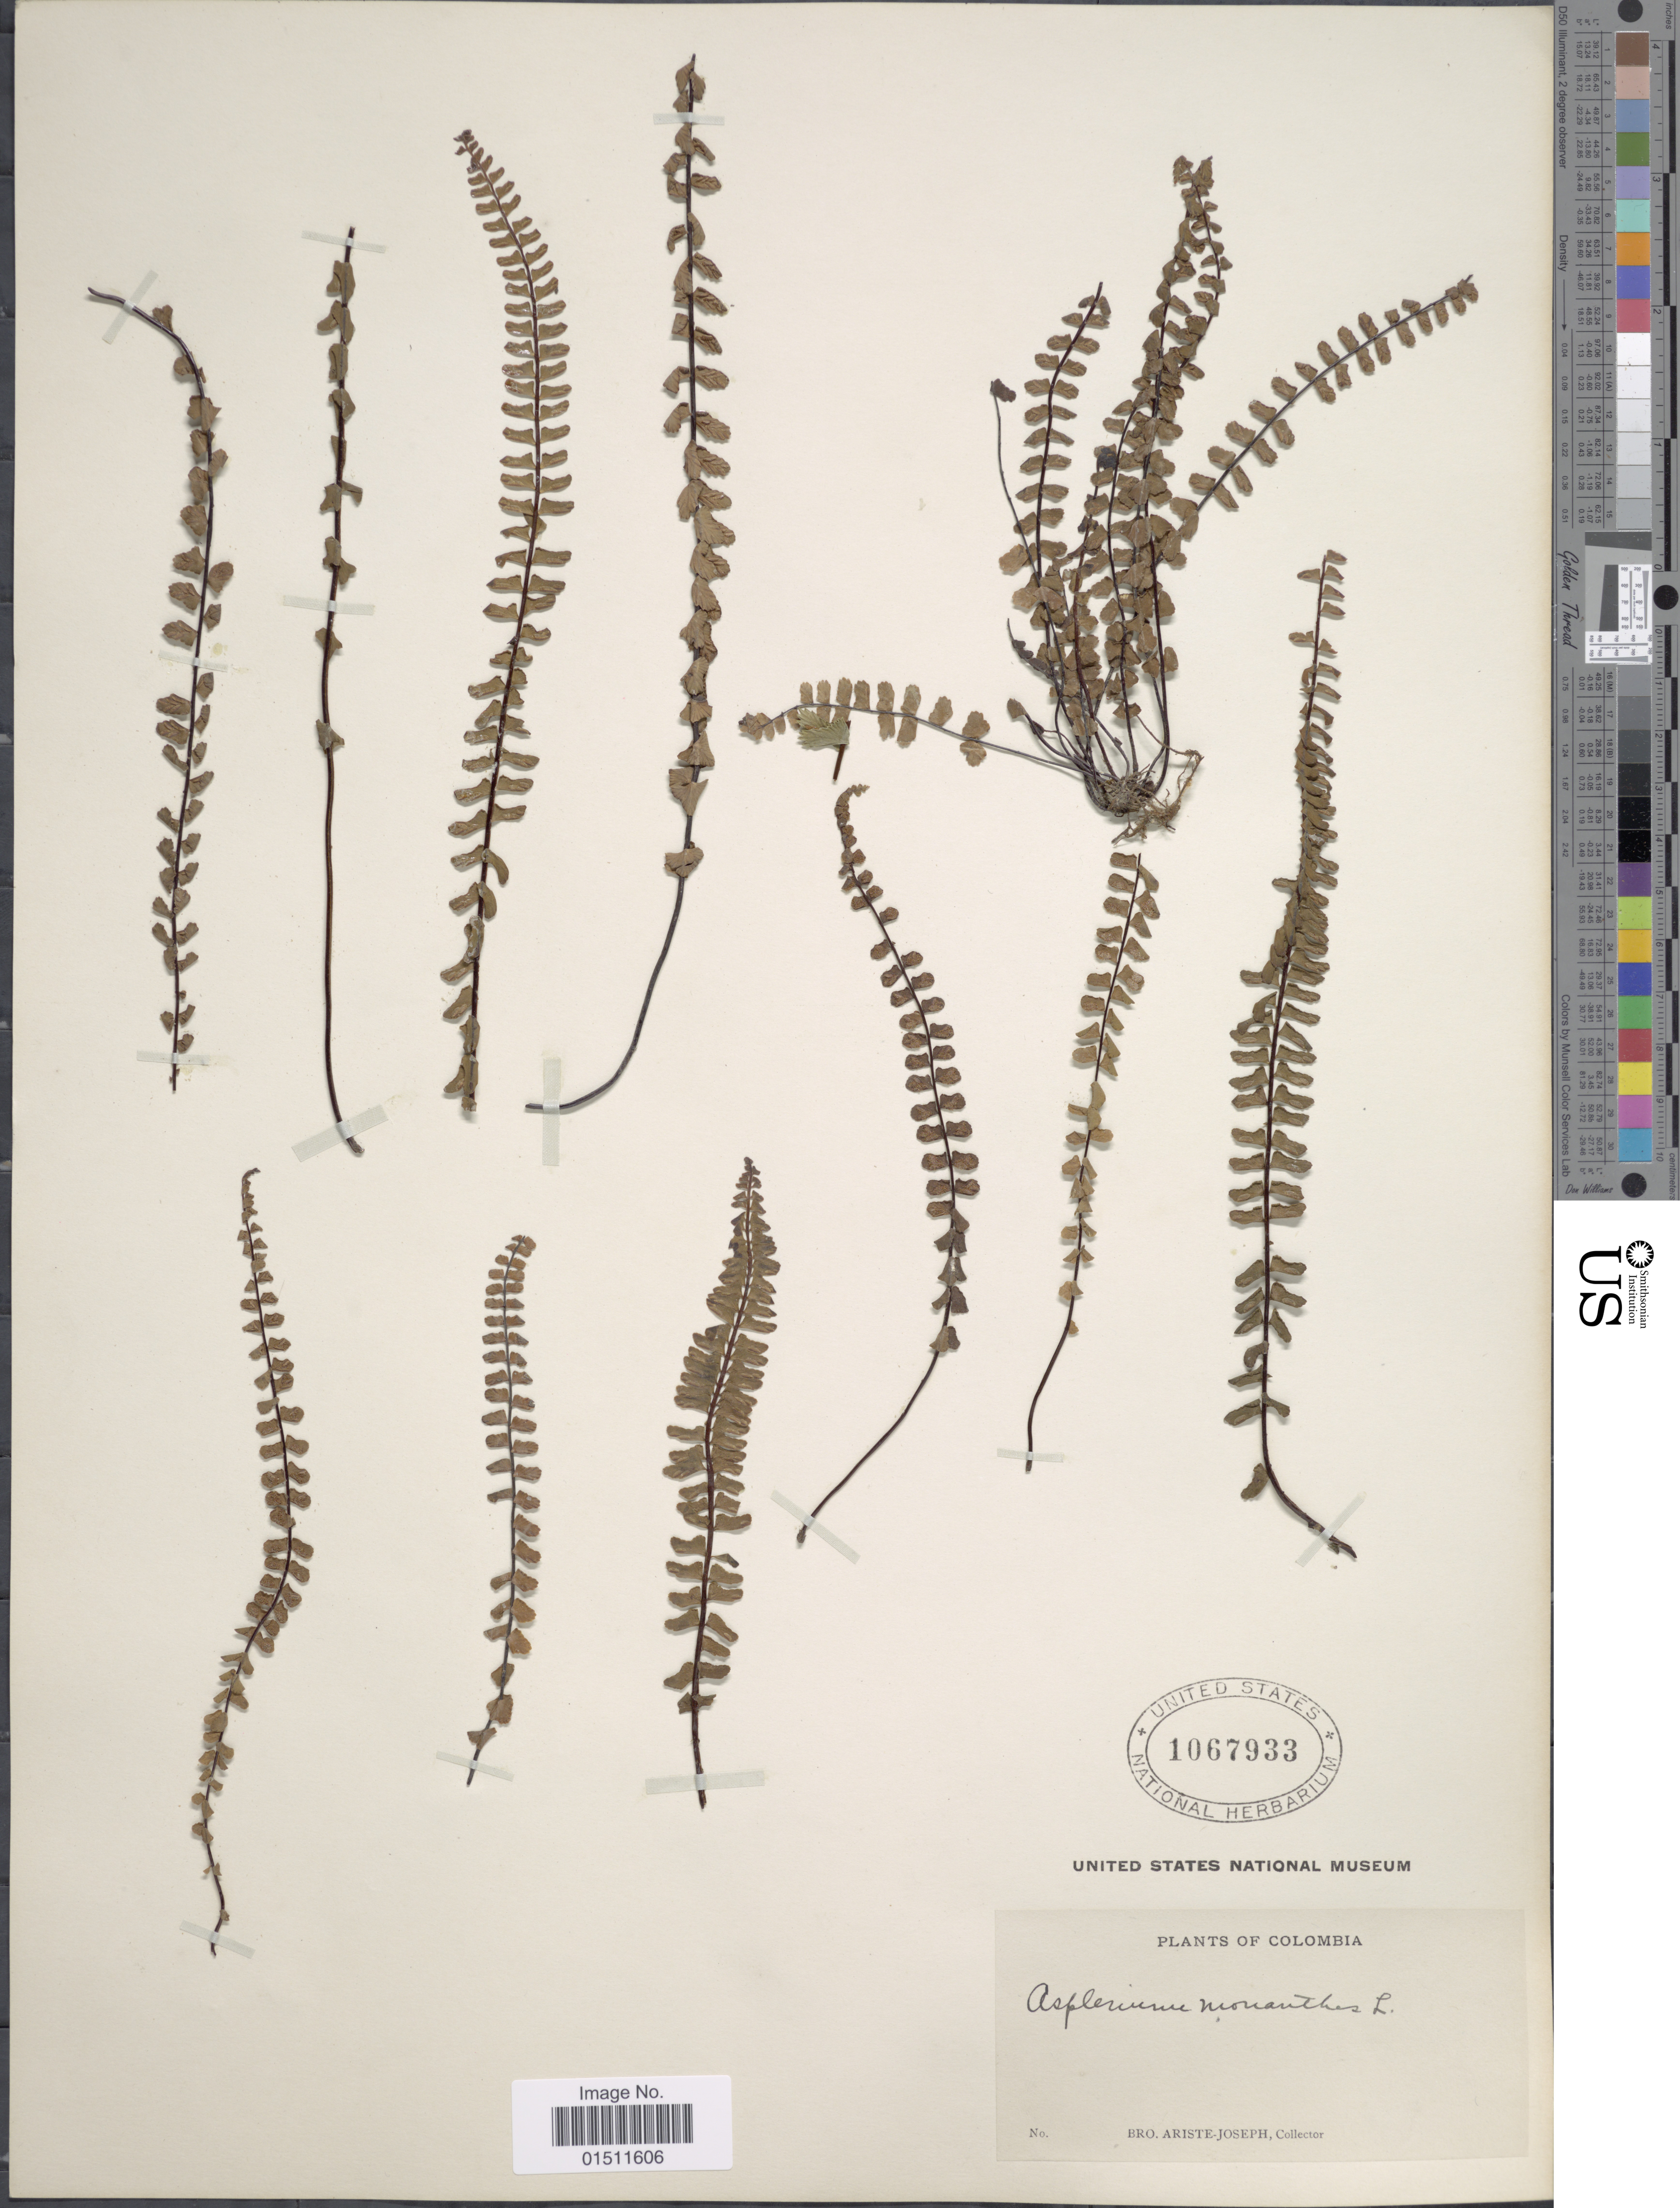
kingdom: Plantae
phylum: Tracheophyta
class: Polypodiopsida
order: Polypodiales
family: Aspleniaceae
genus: Asplenium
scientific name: Asplenium monanthes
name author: L.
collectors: Bro. Ariste-Joseph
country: Colombia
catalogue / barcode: US 1067933